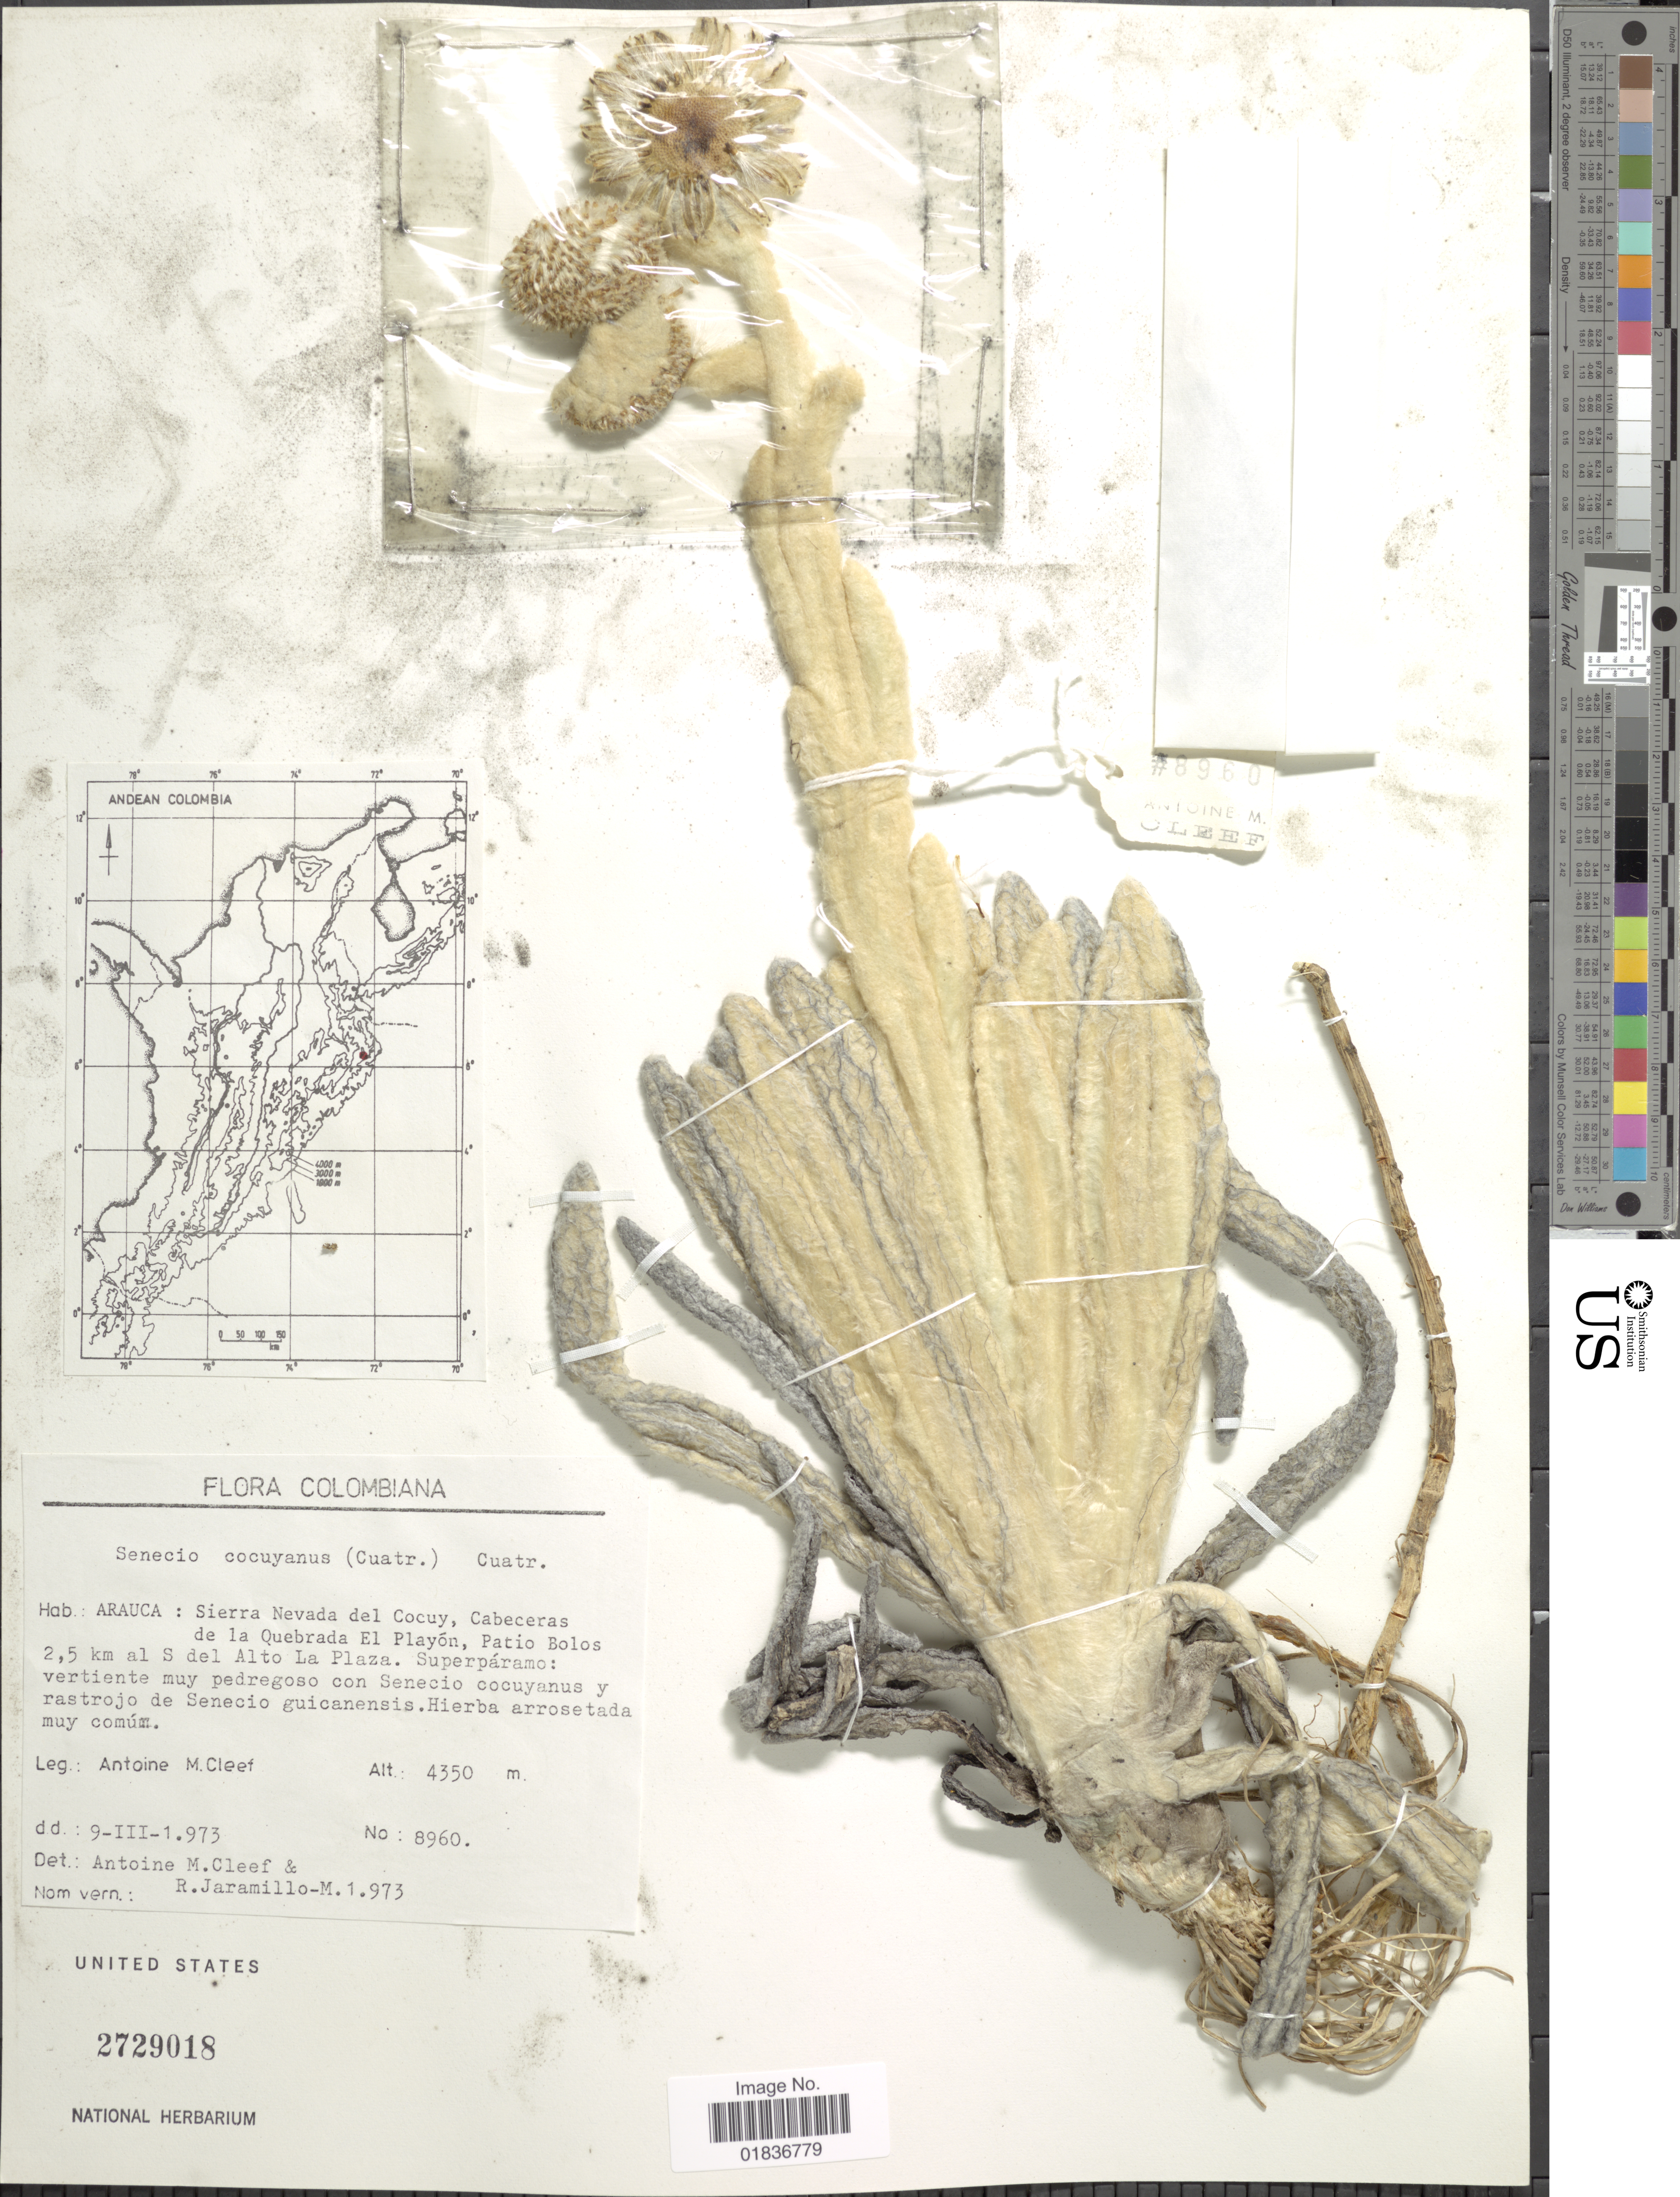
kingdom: Plantae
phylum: Tracheophyta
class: Magnoliopsida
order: Asterales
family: Asteraceae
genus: Senecio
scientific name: Senecio cocuyanus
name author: Cuatrec.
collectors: A. M. Cleef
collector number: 8960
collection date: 1973-03-09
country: Colombia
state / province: Arauca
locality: Arauca: Sierra Nevada del Cocuy, Cabeceras de la Quebrada El Playon, patio Bolos 2.5 km al S del Alto La Plaza.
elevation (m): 4350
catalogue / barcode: US 2729018